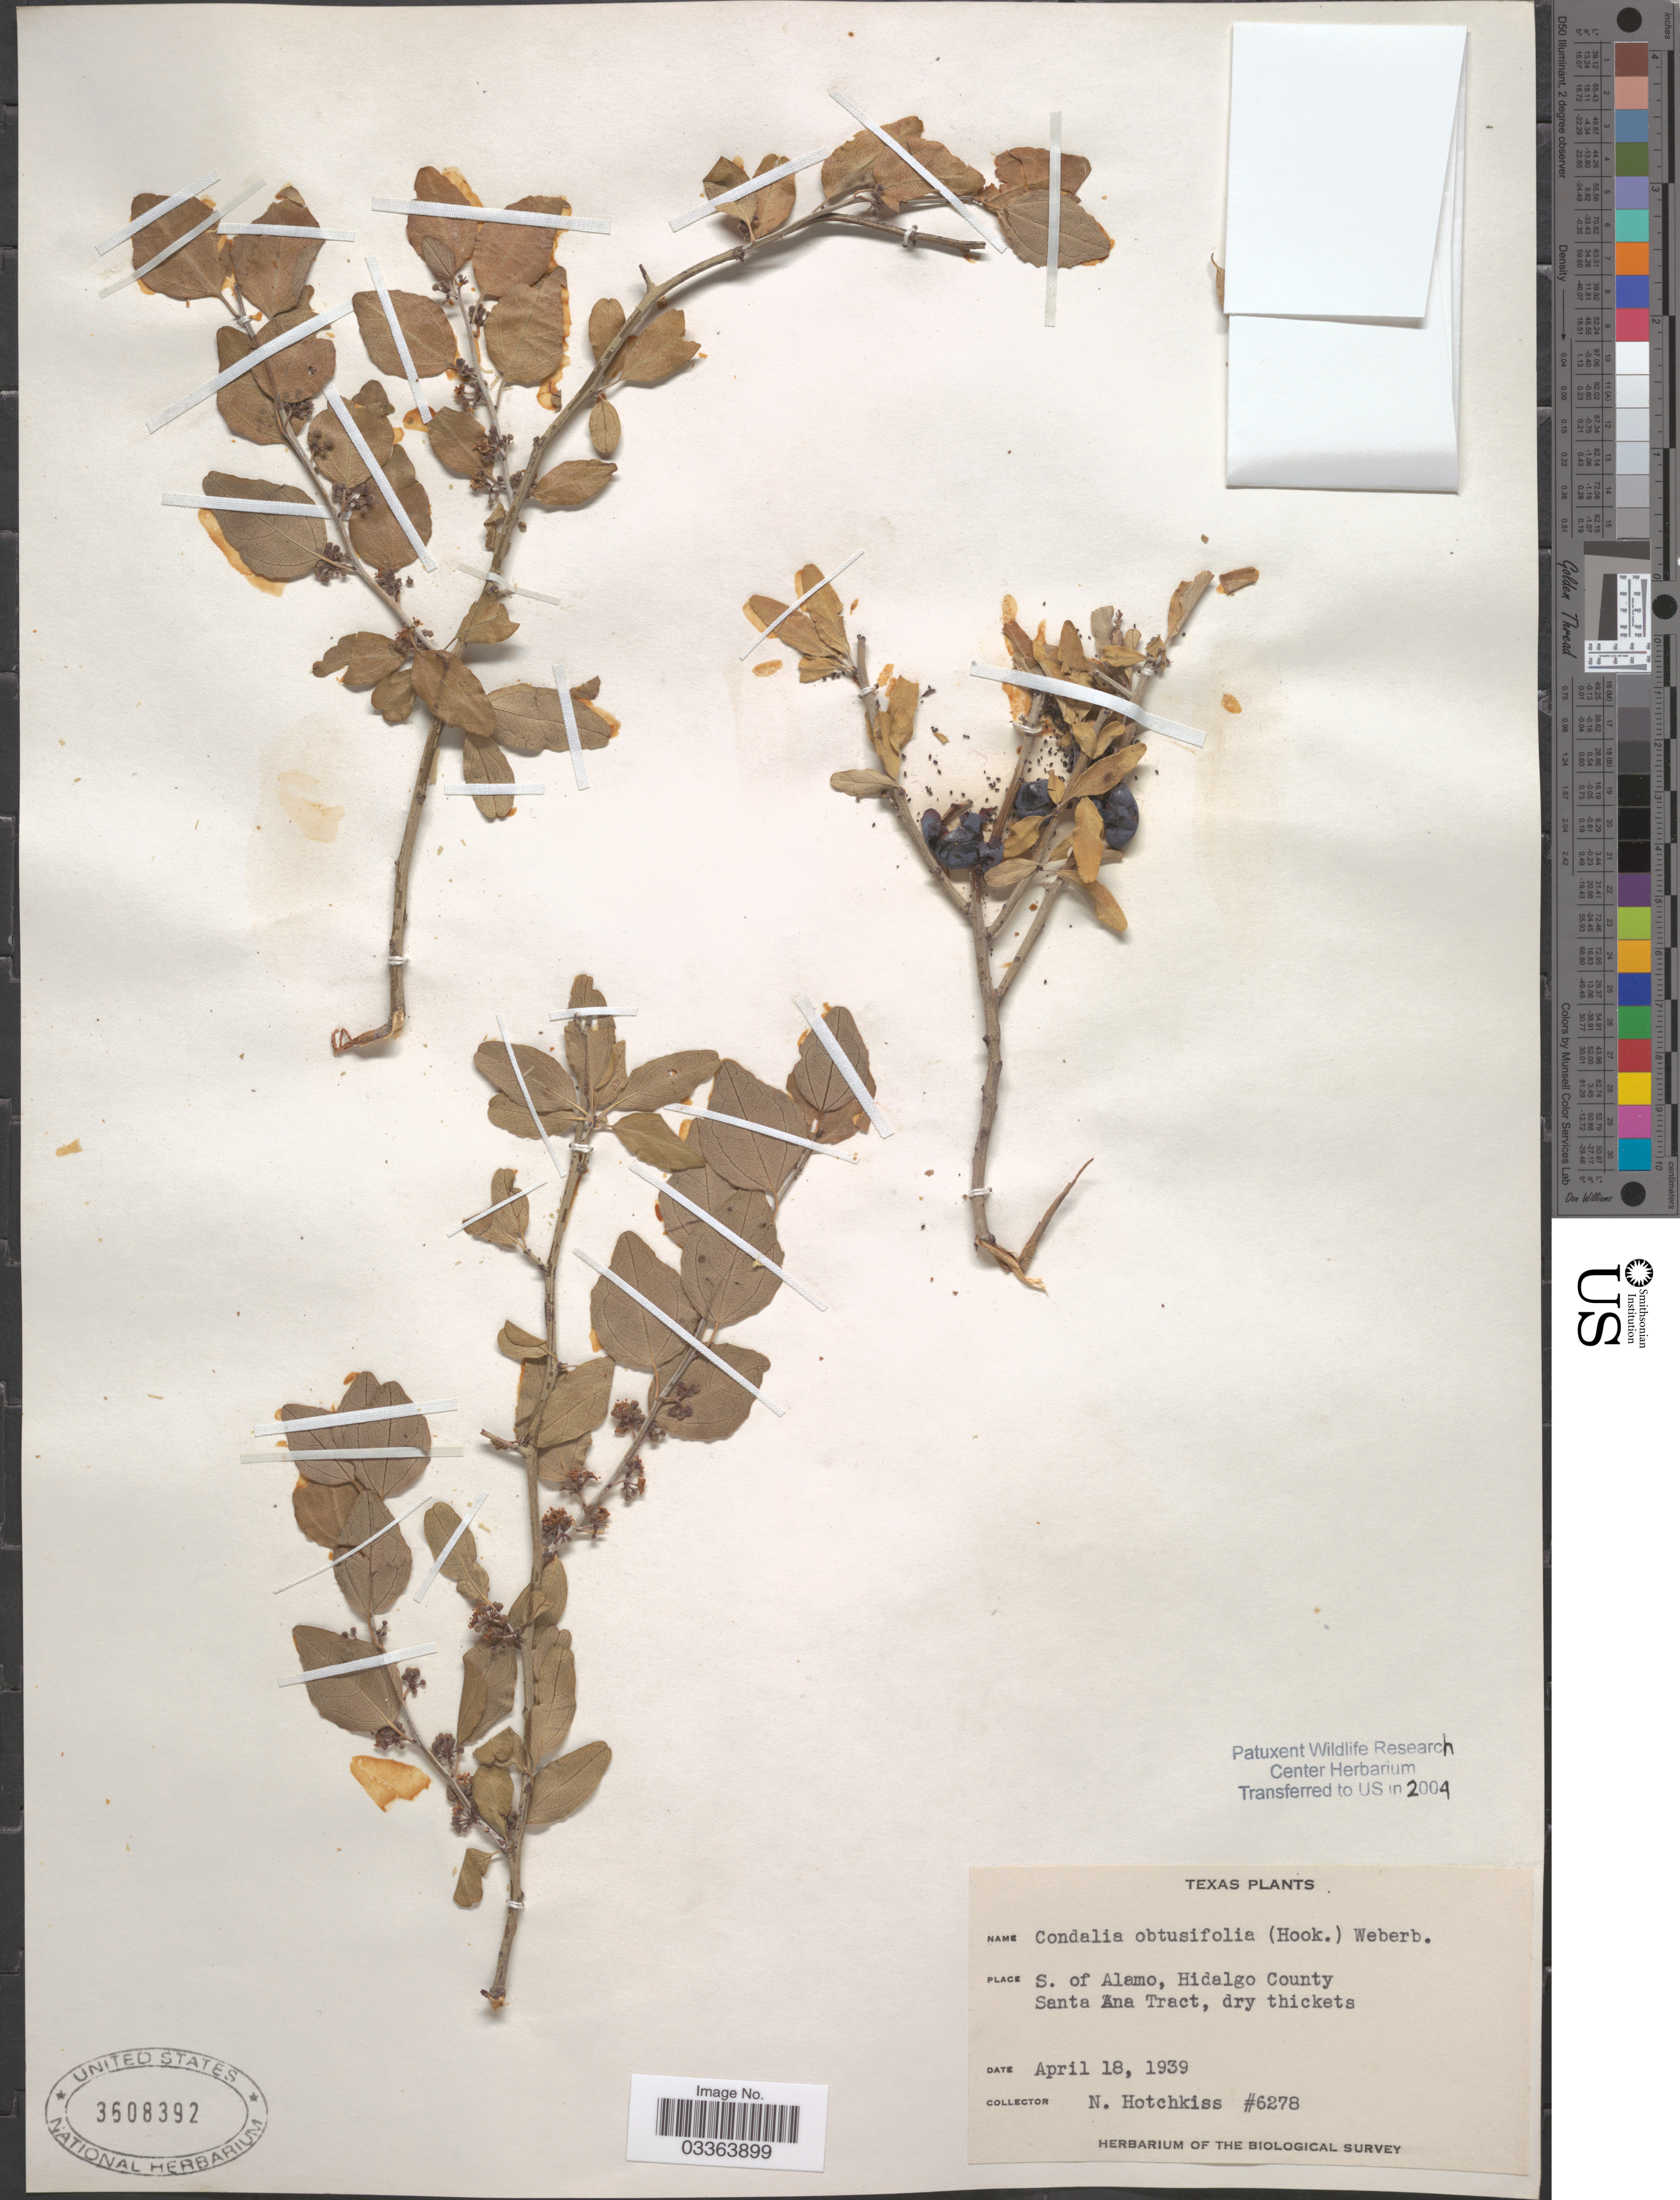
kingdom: Plantae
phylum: Tracheophyta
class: Magnoliopsida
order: Rosales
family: Rhamnaceae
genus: Sarcomphalus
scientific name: Sarcomphalus obtusifolius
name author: (Hook. ex Torr. & A. Gray) Hauenschild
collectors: N. Hotchkiss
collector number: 6278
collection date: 1939-04-18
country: United States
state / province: Texas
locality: S. of Alamo, Hidalgo County. Santa Ana Tract.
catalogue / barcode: US 3608392